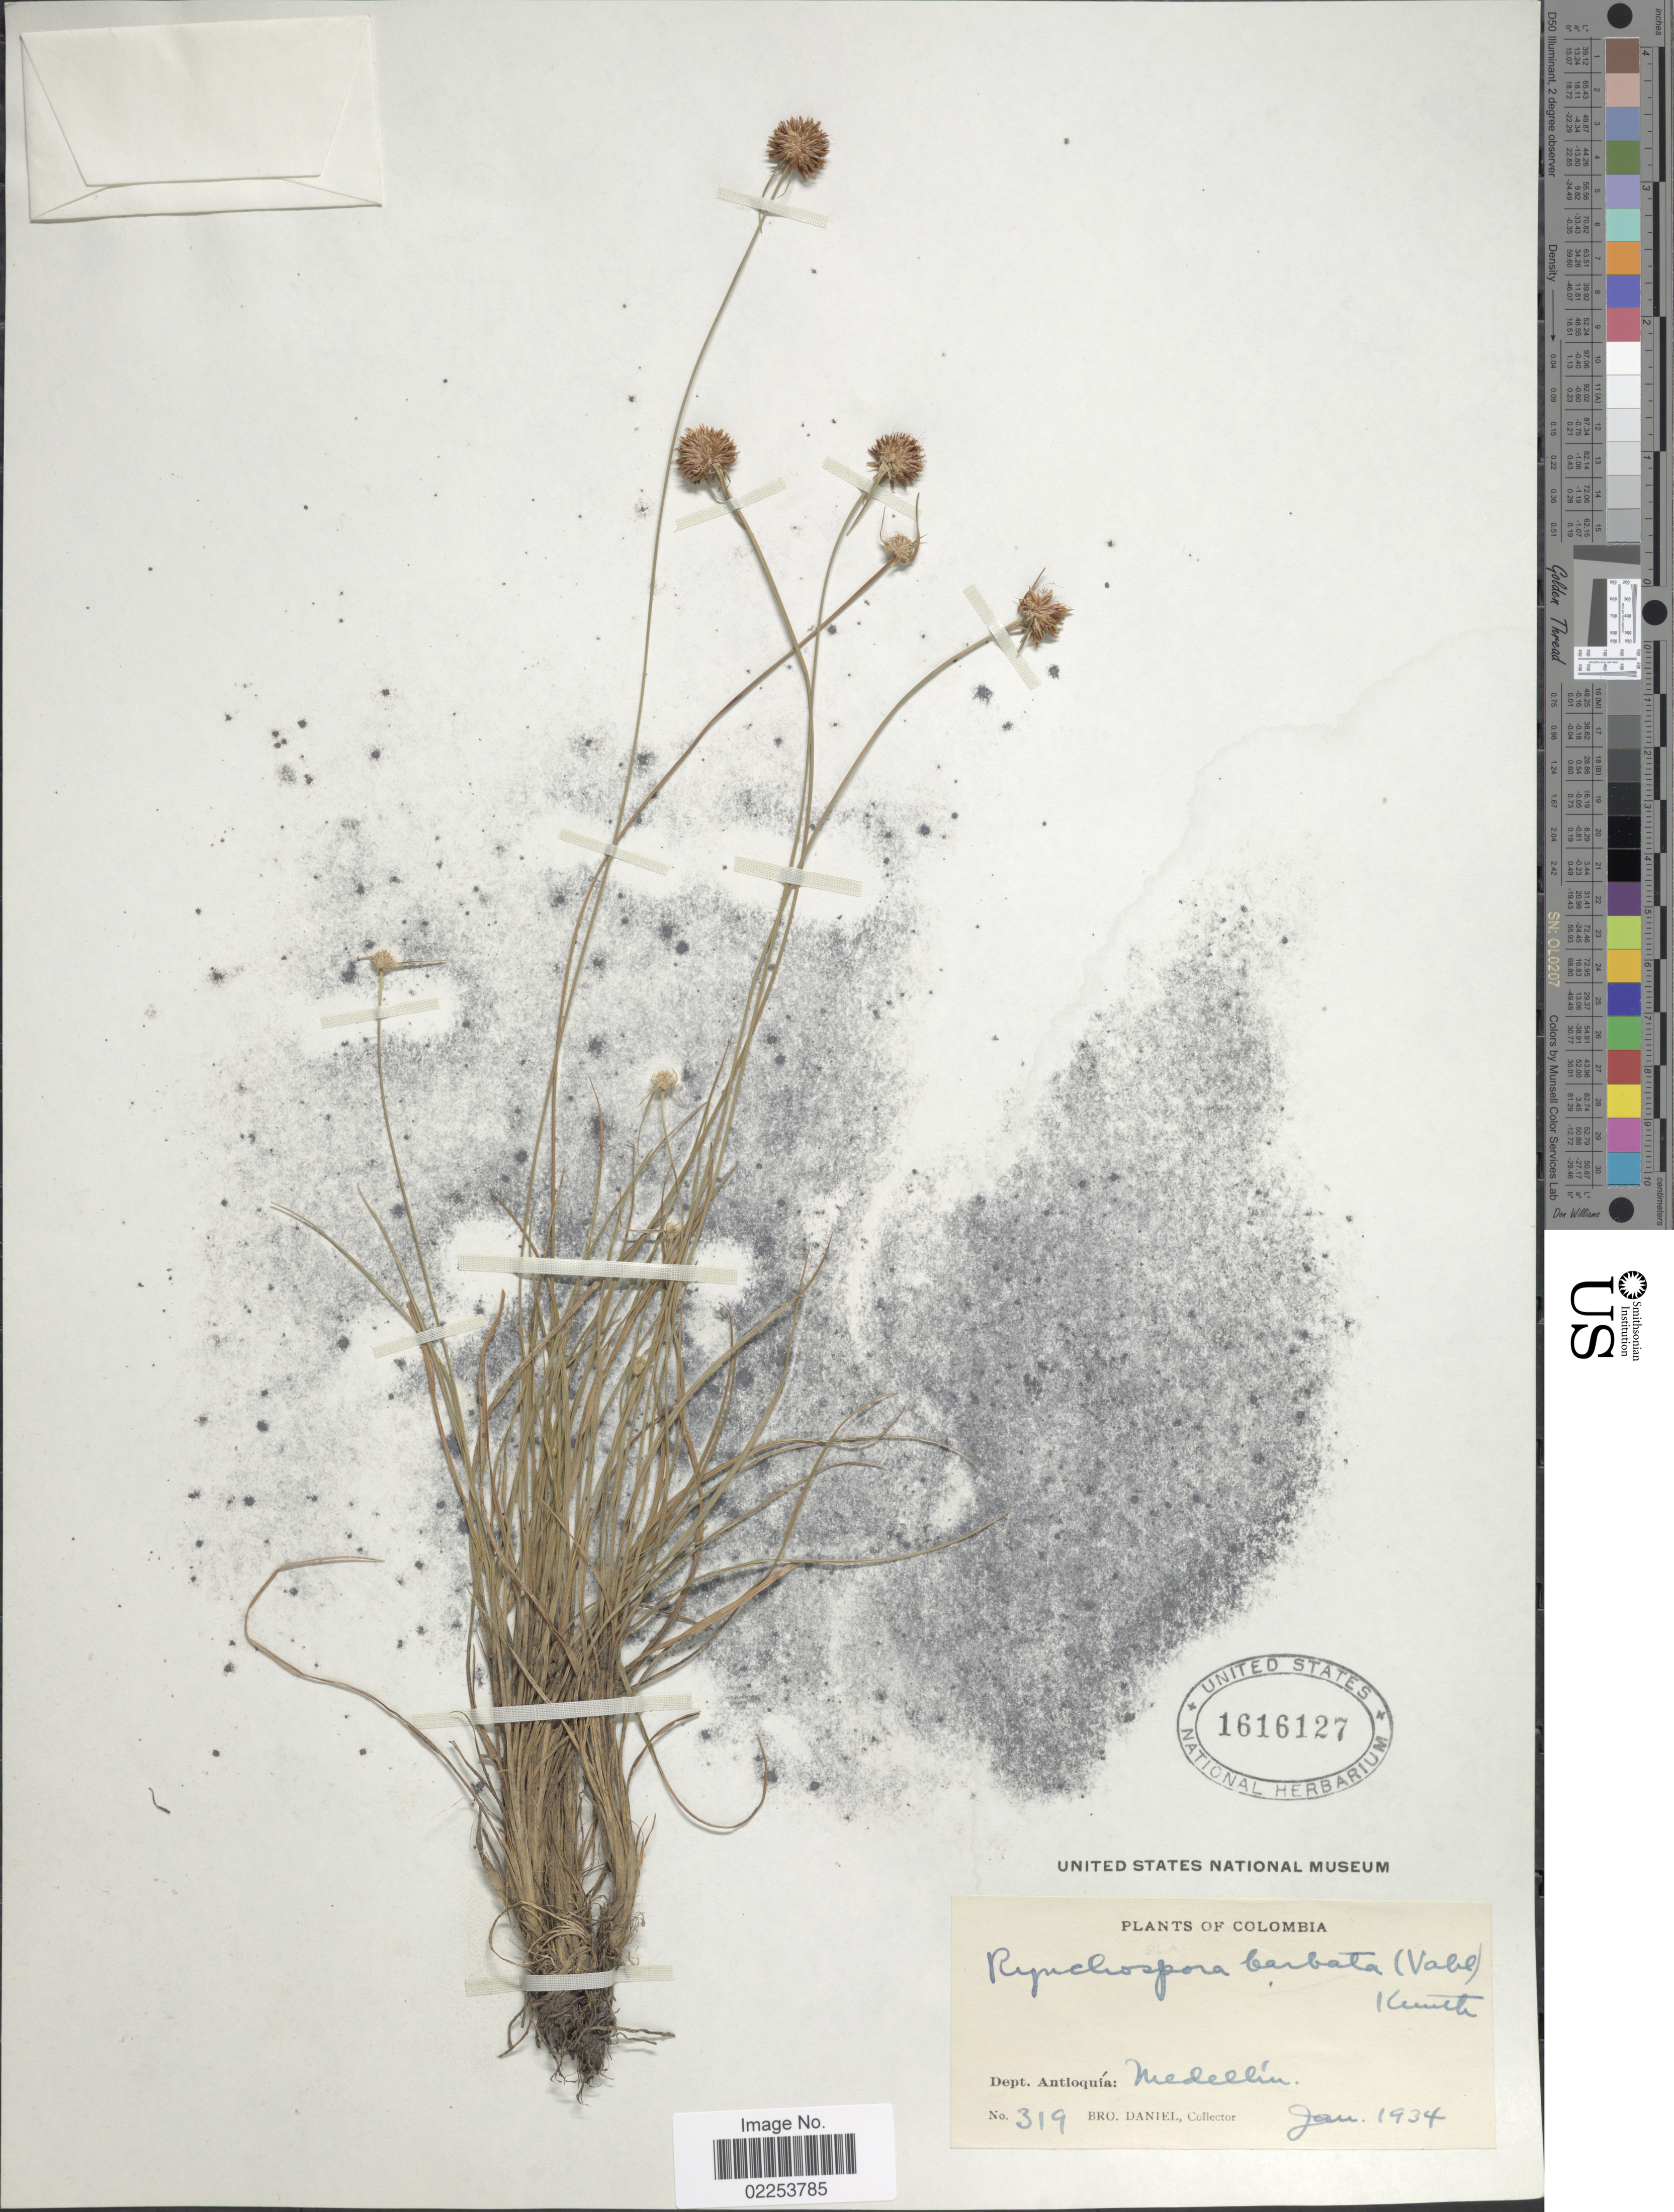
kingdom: Plantae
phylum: Tracheophyta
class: Liliopsida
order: Poales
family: Cyperaceae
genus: Rhynchospora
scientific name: Rhynchospora barbata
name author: (Vahl) Kunth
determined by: Alves, K.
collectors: Bro. Daniel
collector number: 319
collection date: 1934-01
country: Colombia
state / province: Antioquia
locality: Medellin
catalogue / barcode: US 1616127